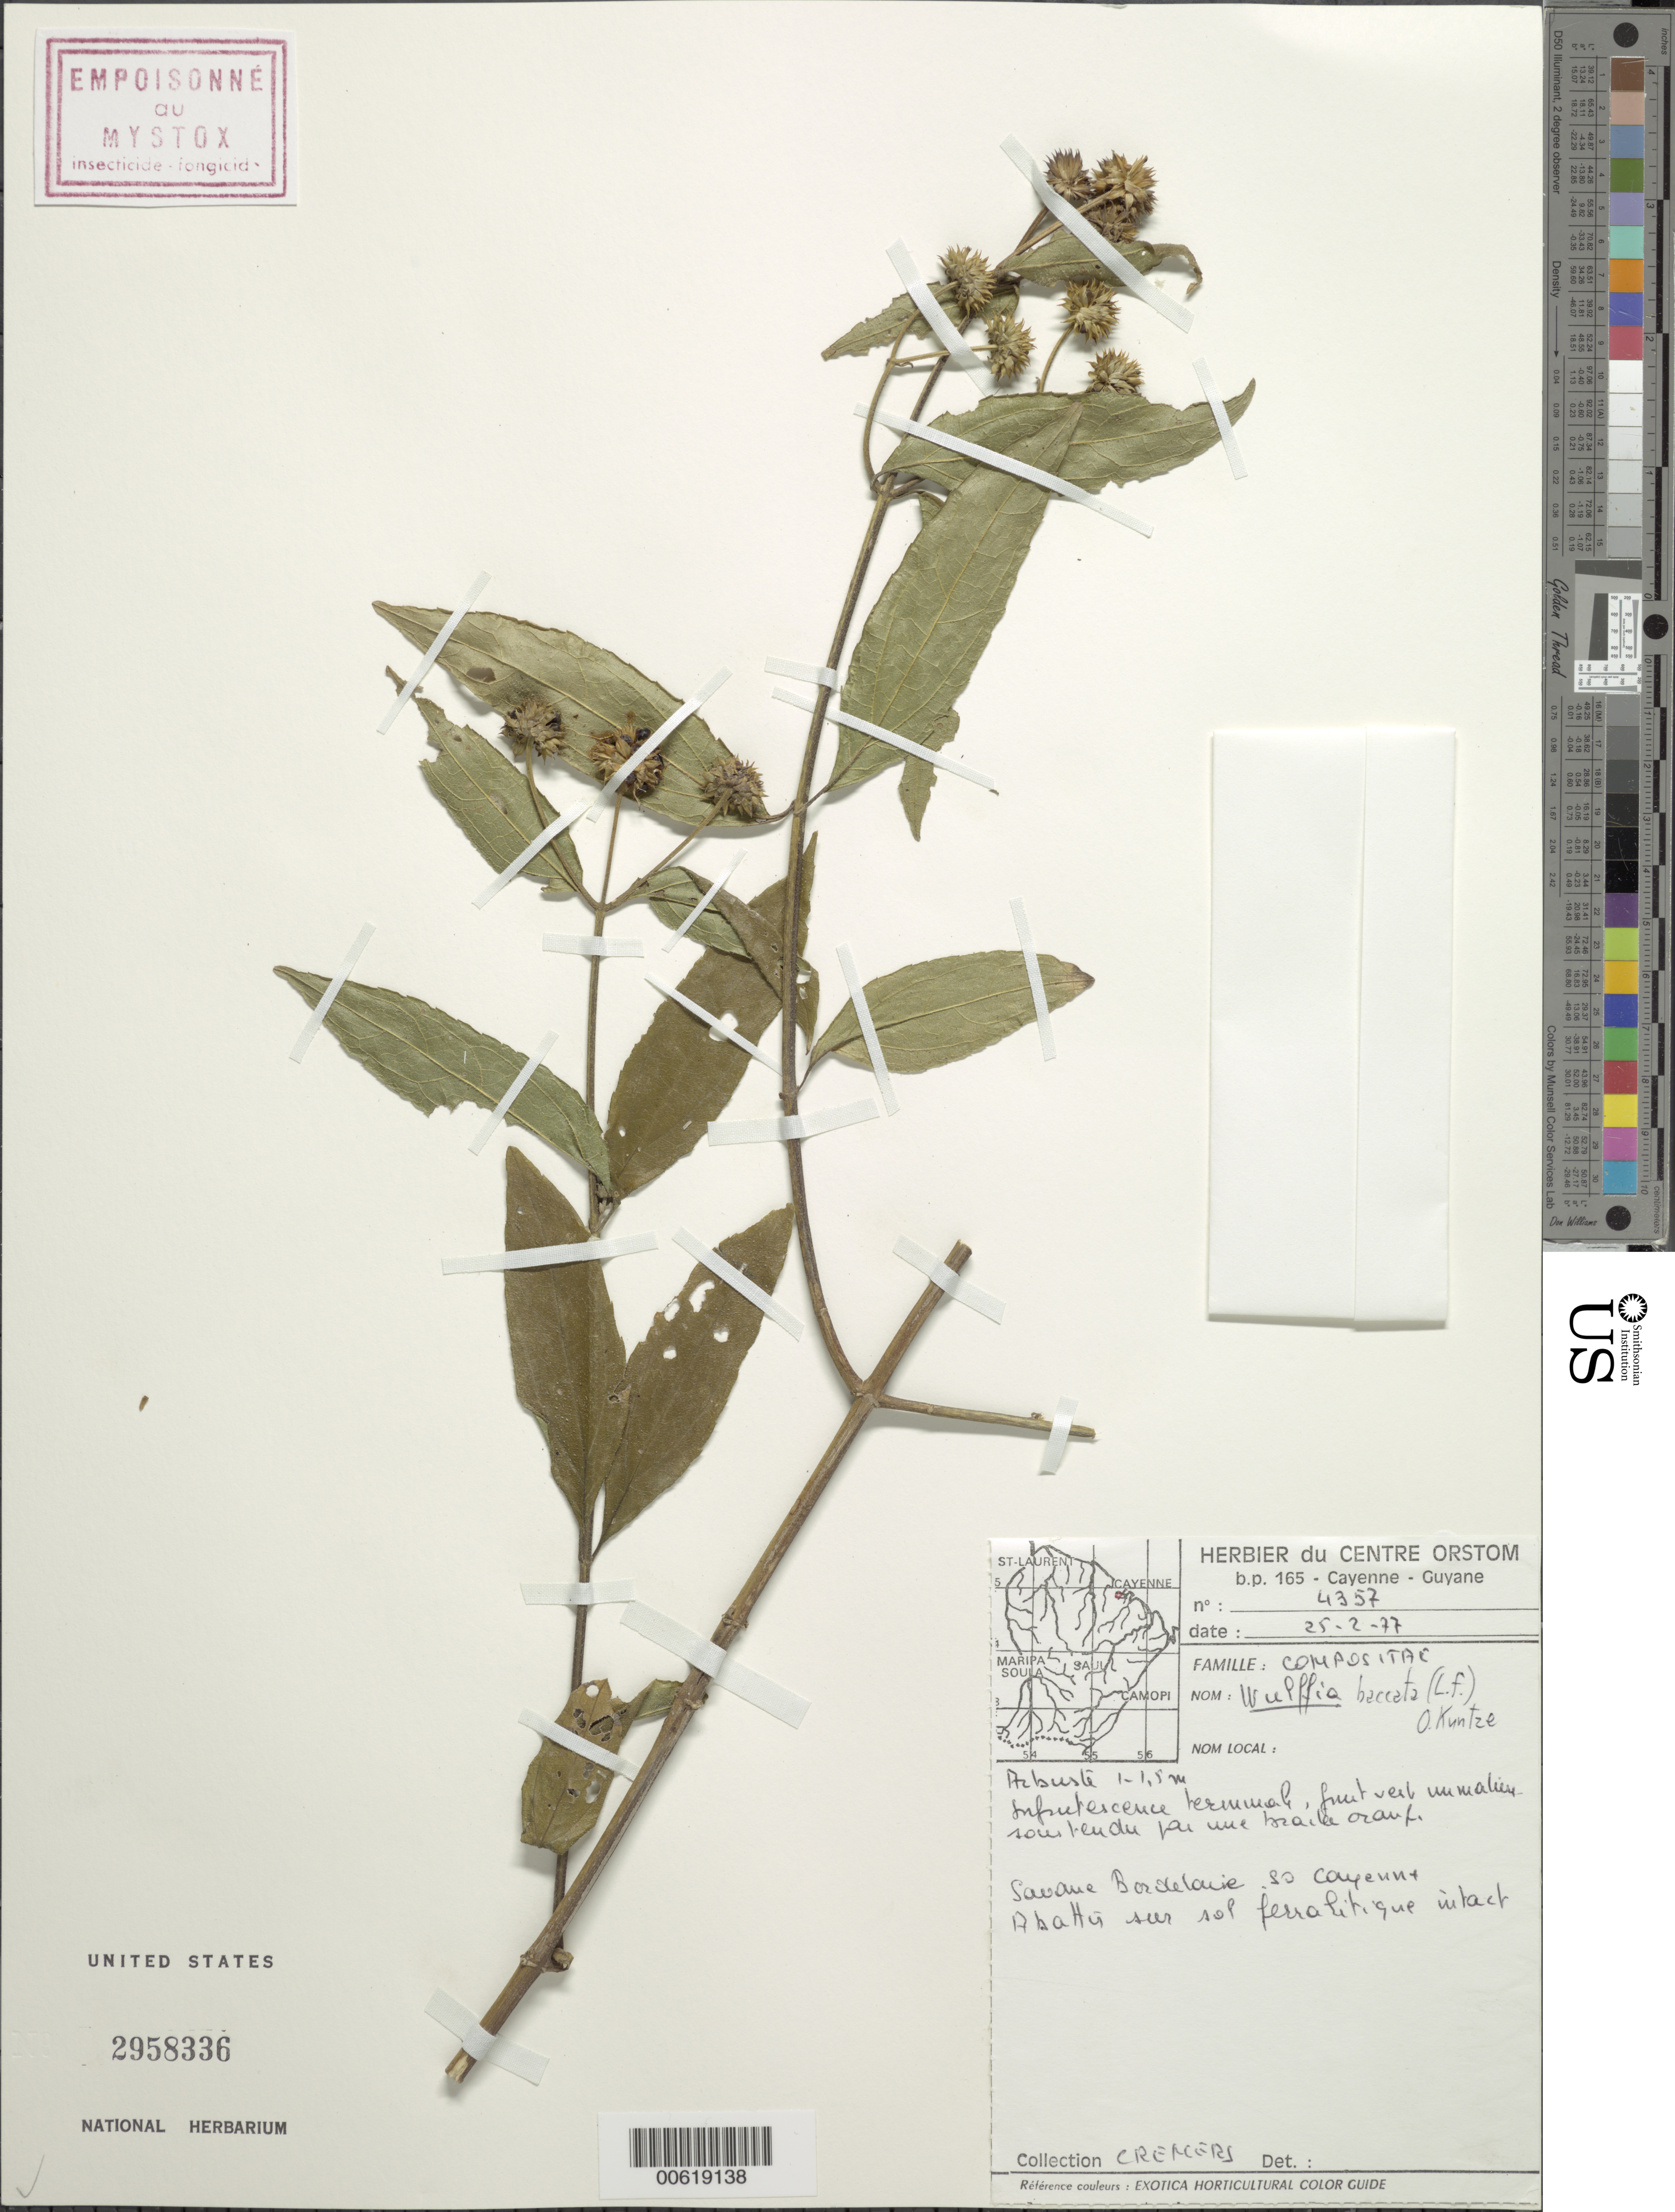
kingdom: Plantae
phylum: Tracheophyta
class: Magnoliopsida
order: Asterales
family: Asteraceae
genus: Wulffia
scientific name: Wulffia baccata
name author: (L. f.) Kuntze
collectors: G. Cremers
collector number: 4357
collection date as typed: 25-Feb-77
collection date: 1977-02-25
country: French Guiana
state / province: Cayenne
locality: Cayenne, S of, savane Bordelaise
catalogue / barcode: US 2958336